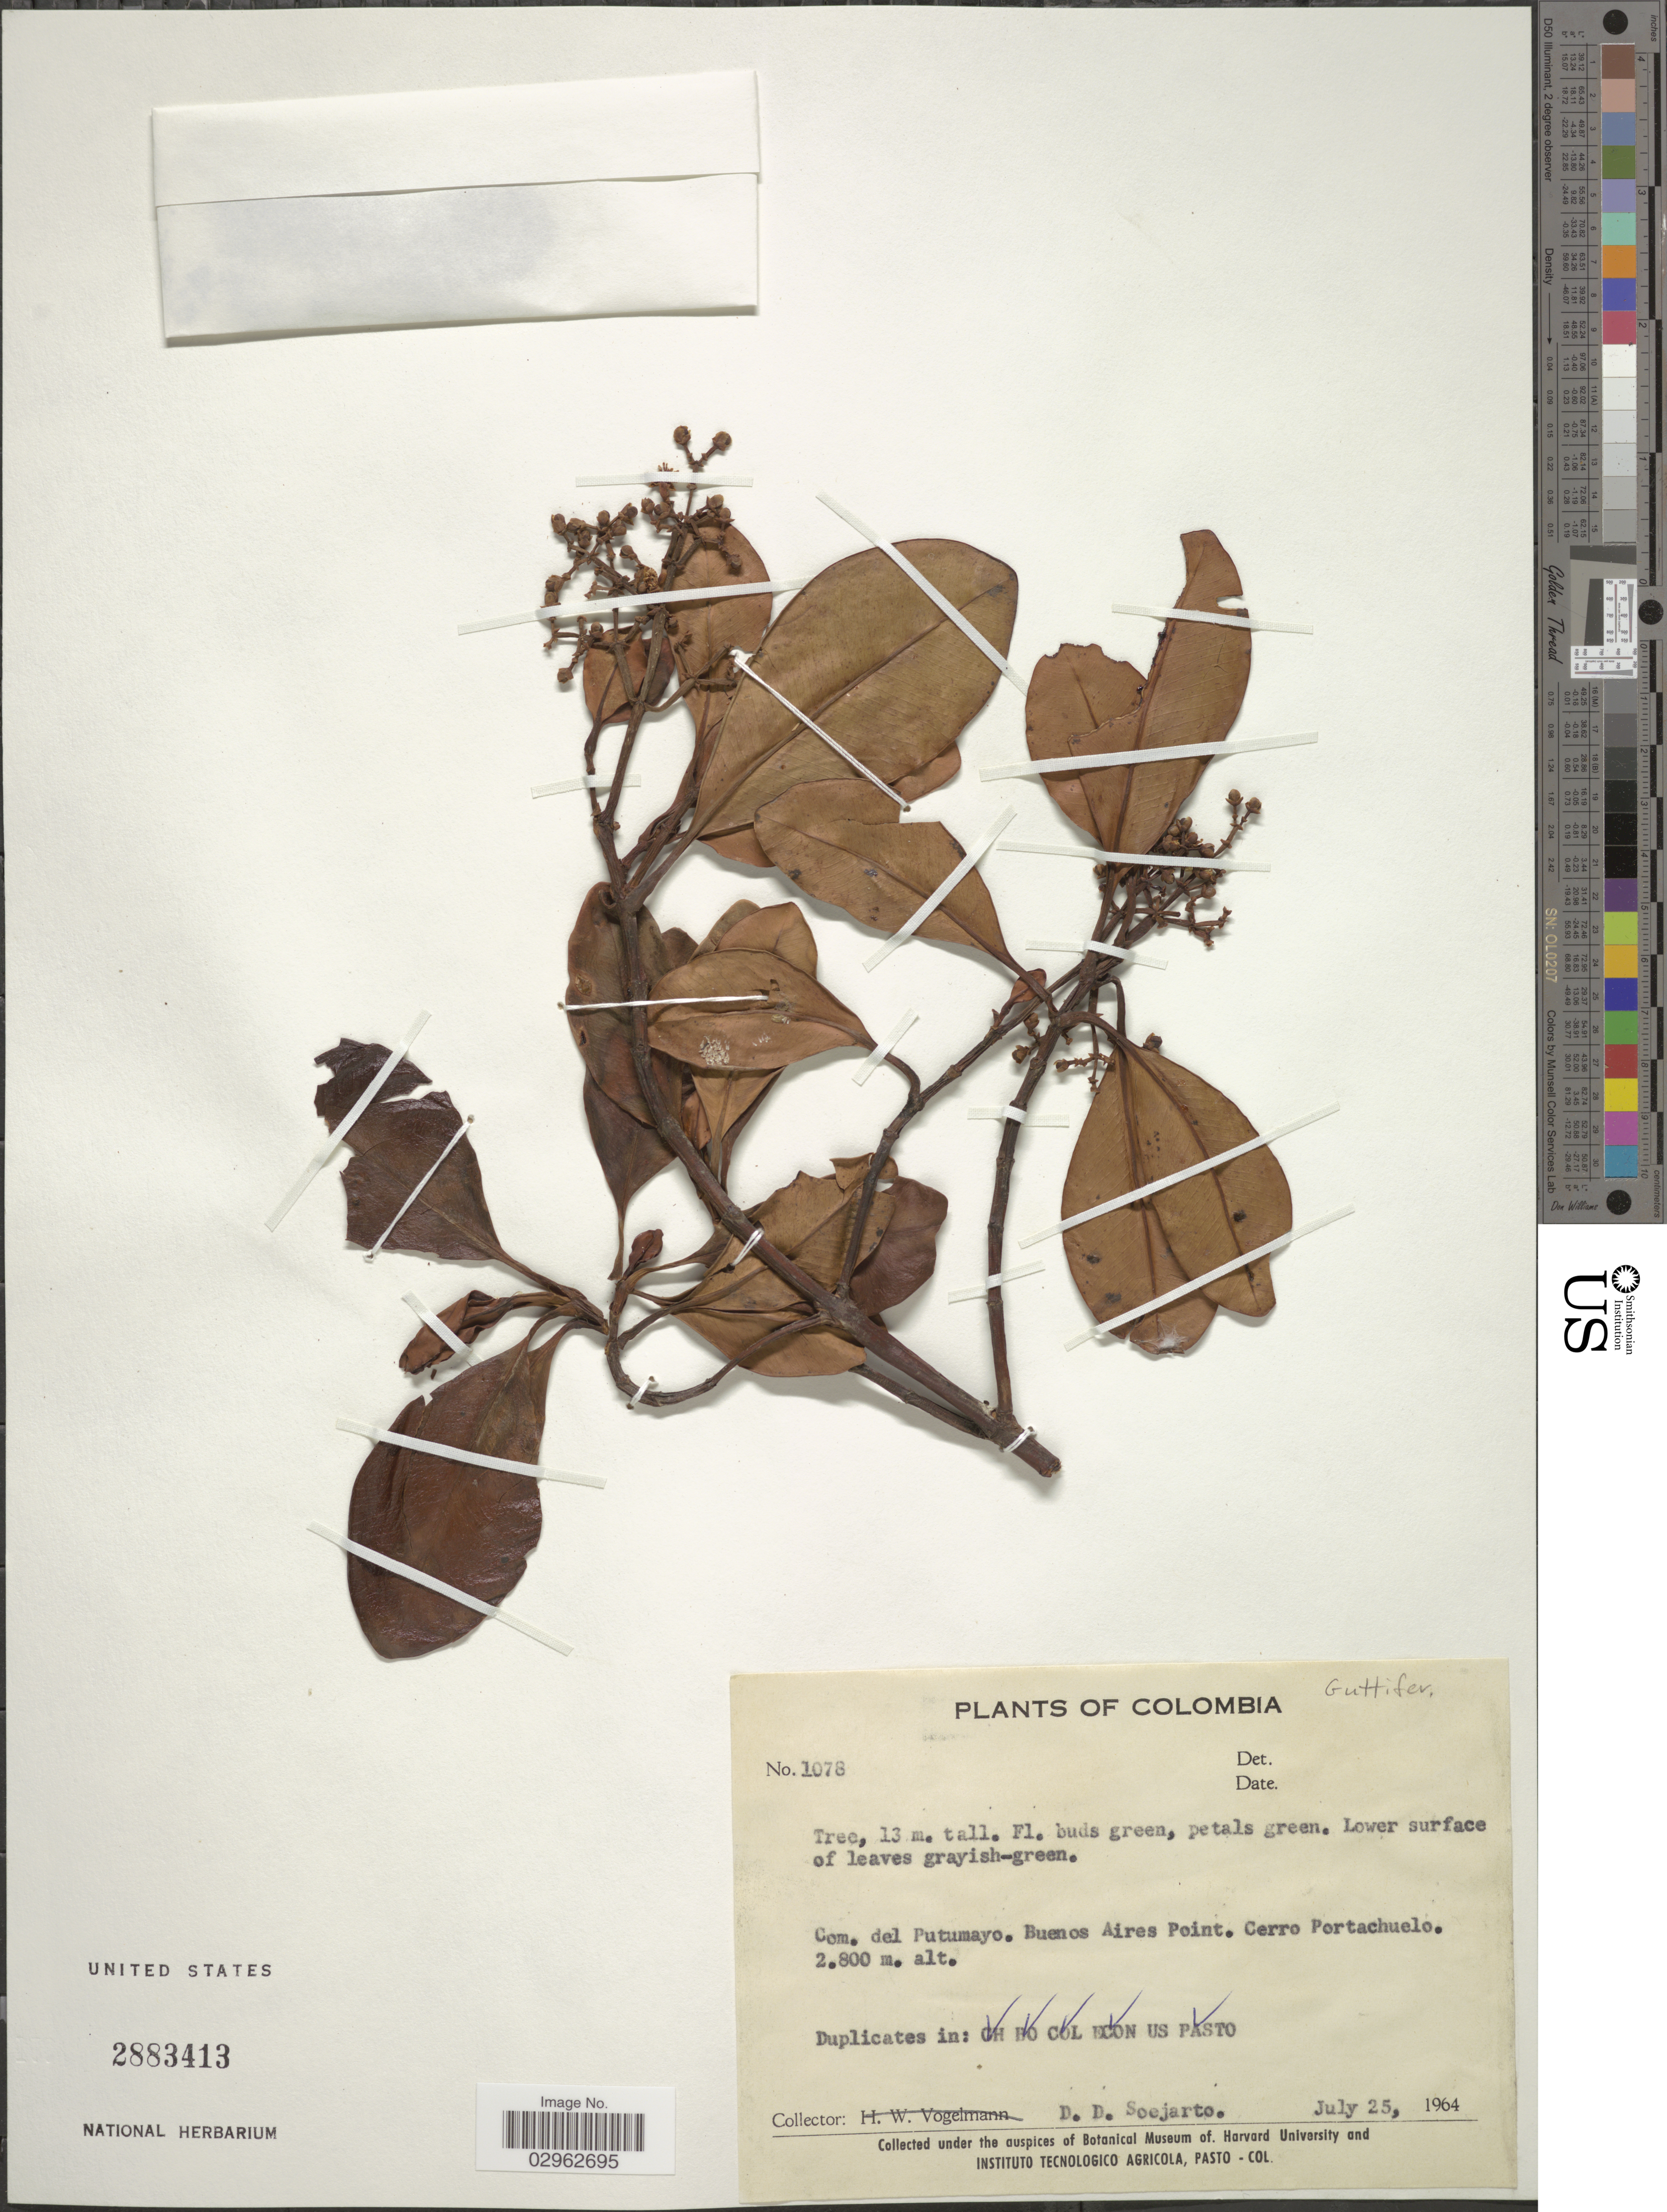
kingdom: Plantae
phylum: Tracheophyta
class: Magnoliopsida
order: Malpighiales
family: Clusiaceae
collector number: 1078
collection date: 1964-07-25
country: Colombia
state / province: Putumayo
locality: Com. del Putumayo, Buenos Aires Point, Cerro Portachuelo.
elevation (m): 2800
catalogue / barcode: US 2883413